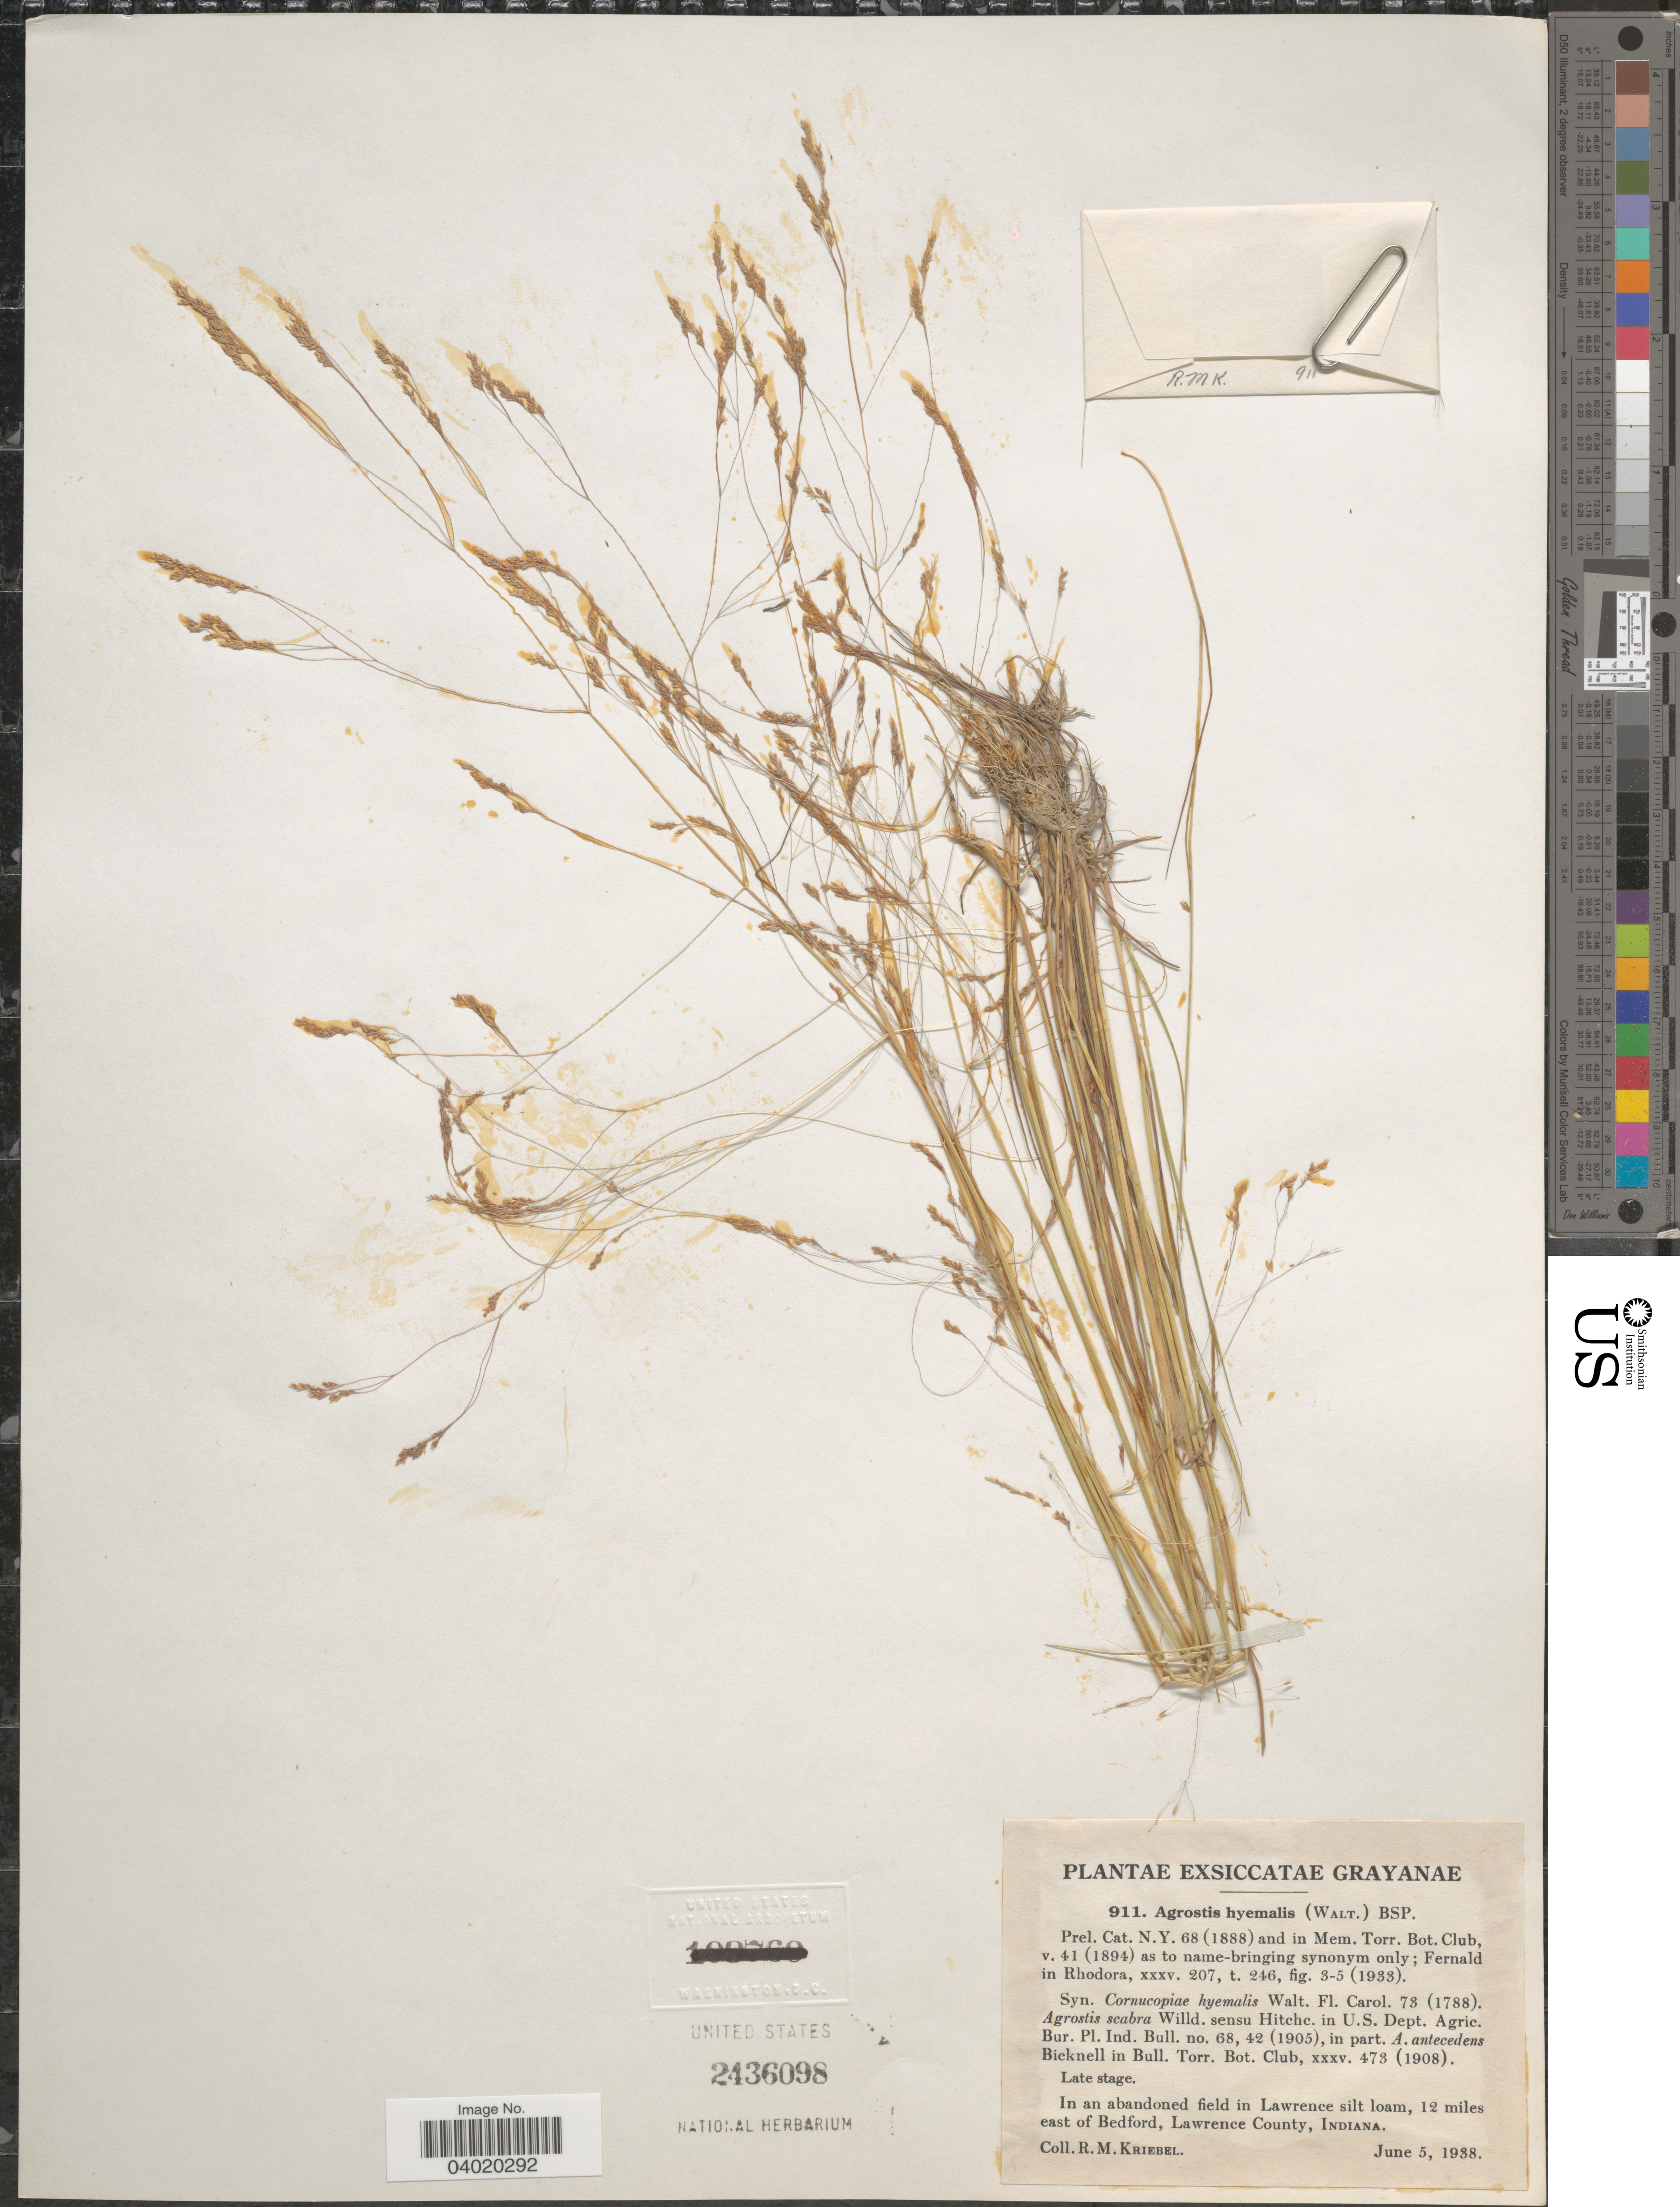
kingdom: Plantae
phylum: Tracheophyta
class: Liliopsida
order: Poales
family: Poaceae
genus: Agrostis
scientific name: Agrostis hyemalis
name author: (Walter) Britton et al.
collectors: R. M. Kriebel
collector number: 911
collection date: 1938-06-05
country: United States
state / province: Indiana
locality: In Lawrence silt loam, 12 miles east of Bedford, Lawrence County.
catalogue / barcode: US 2436098